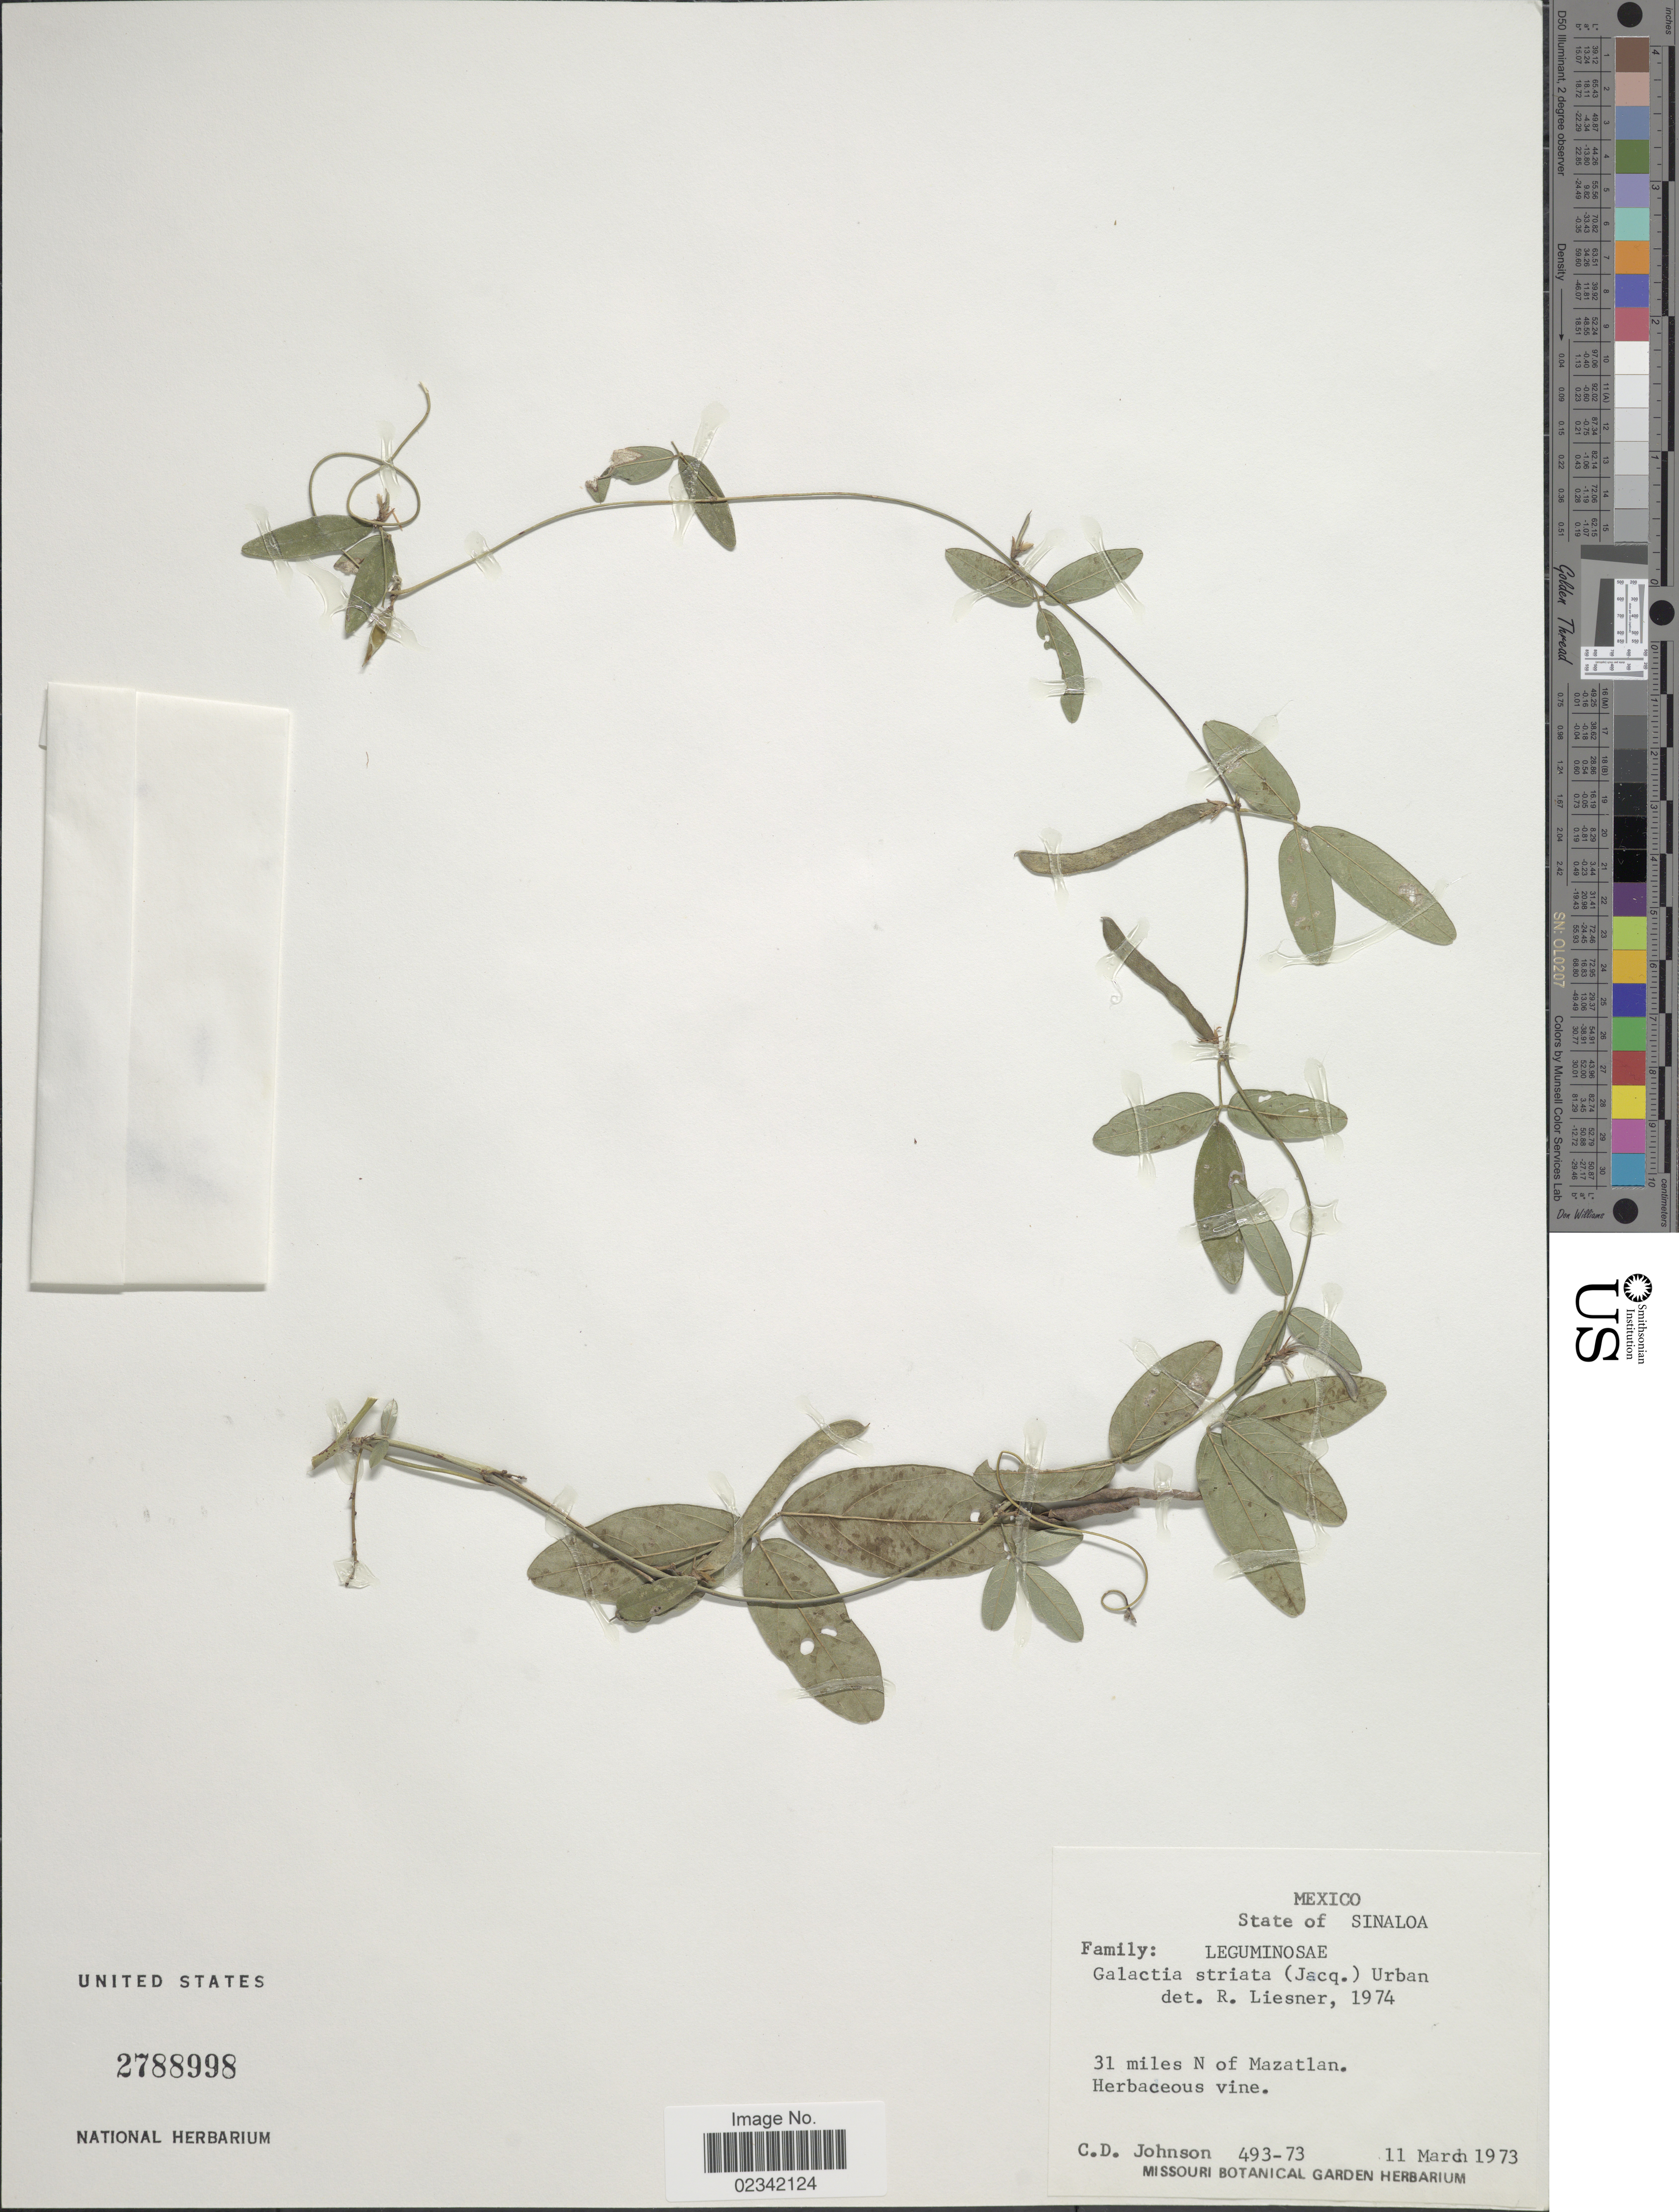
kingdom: Plantae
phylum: Tracheophyta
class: Magnoliopsida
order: Fabales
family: Fabaceae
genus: Galactia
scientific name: Galactia striata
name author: (Jacq.) Urb.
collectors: C. D. Johnson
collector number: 493-73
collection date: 1973-03-11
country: Mexico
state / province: Sinaloa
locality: State of Sinaloa, 31 miles N of Mazatlan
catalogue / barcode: US 2788998